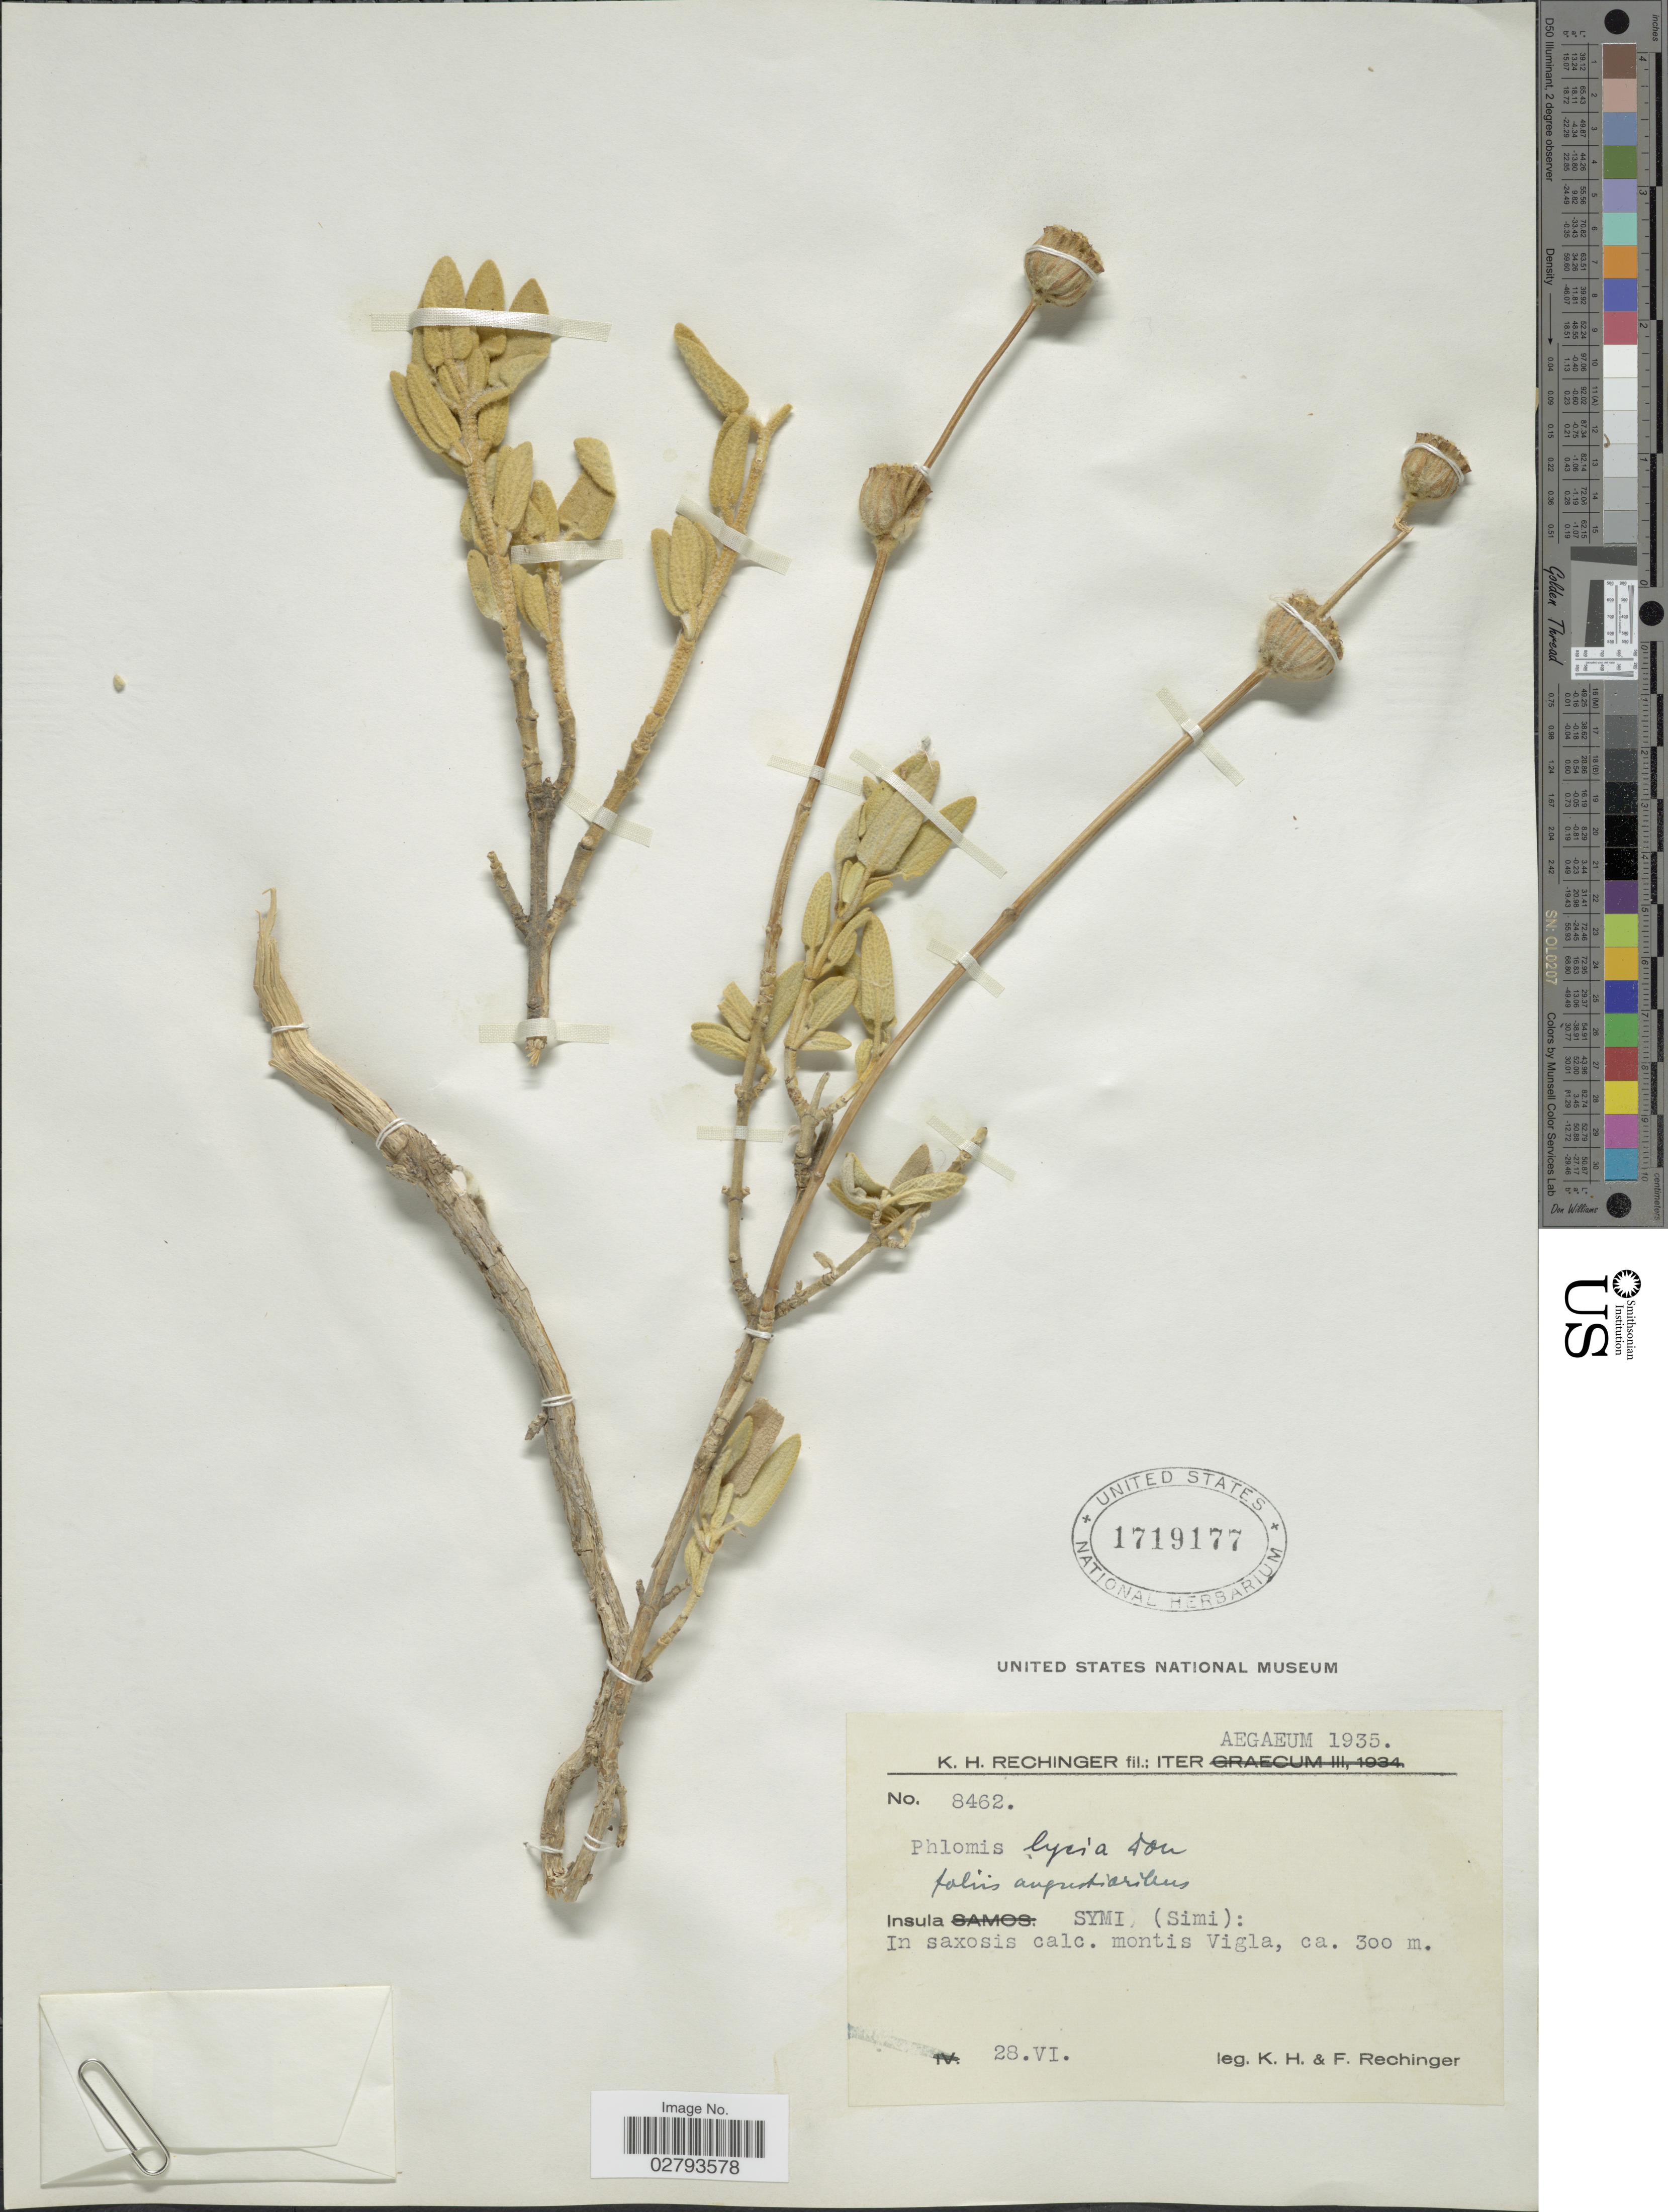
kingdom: Plantae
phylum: Tracheophyta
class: Magnoliopsida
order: Lamiales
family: Lamiaceae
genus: Phlomis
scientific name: Phlomis lycia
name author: D. Don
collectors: K. H. Rechinger & F. Rechinger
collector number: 8462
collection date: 1935-06-28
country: Greece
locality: Aegaeum. Insula Symi (Simi): In saxosis calc. montis Vigla.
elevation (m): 300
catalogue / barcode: US 1719177